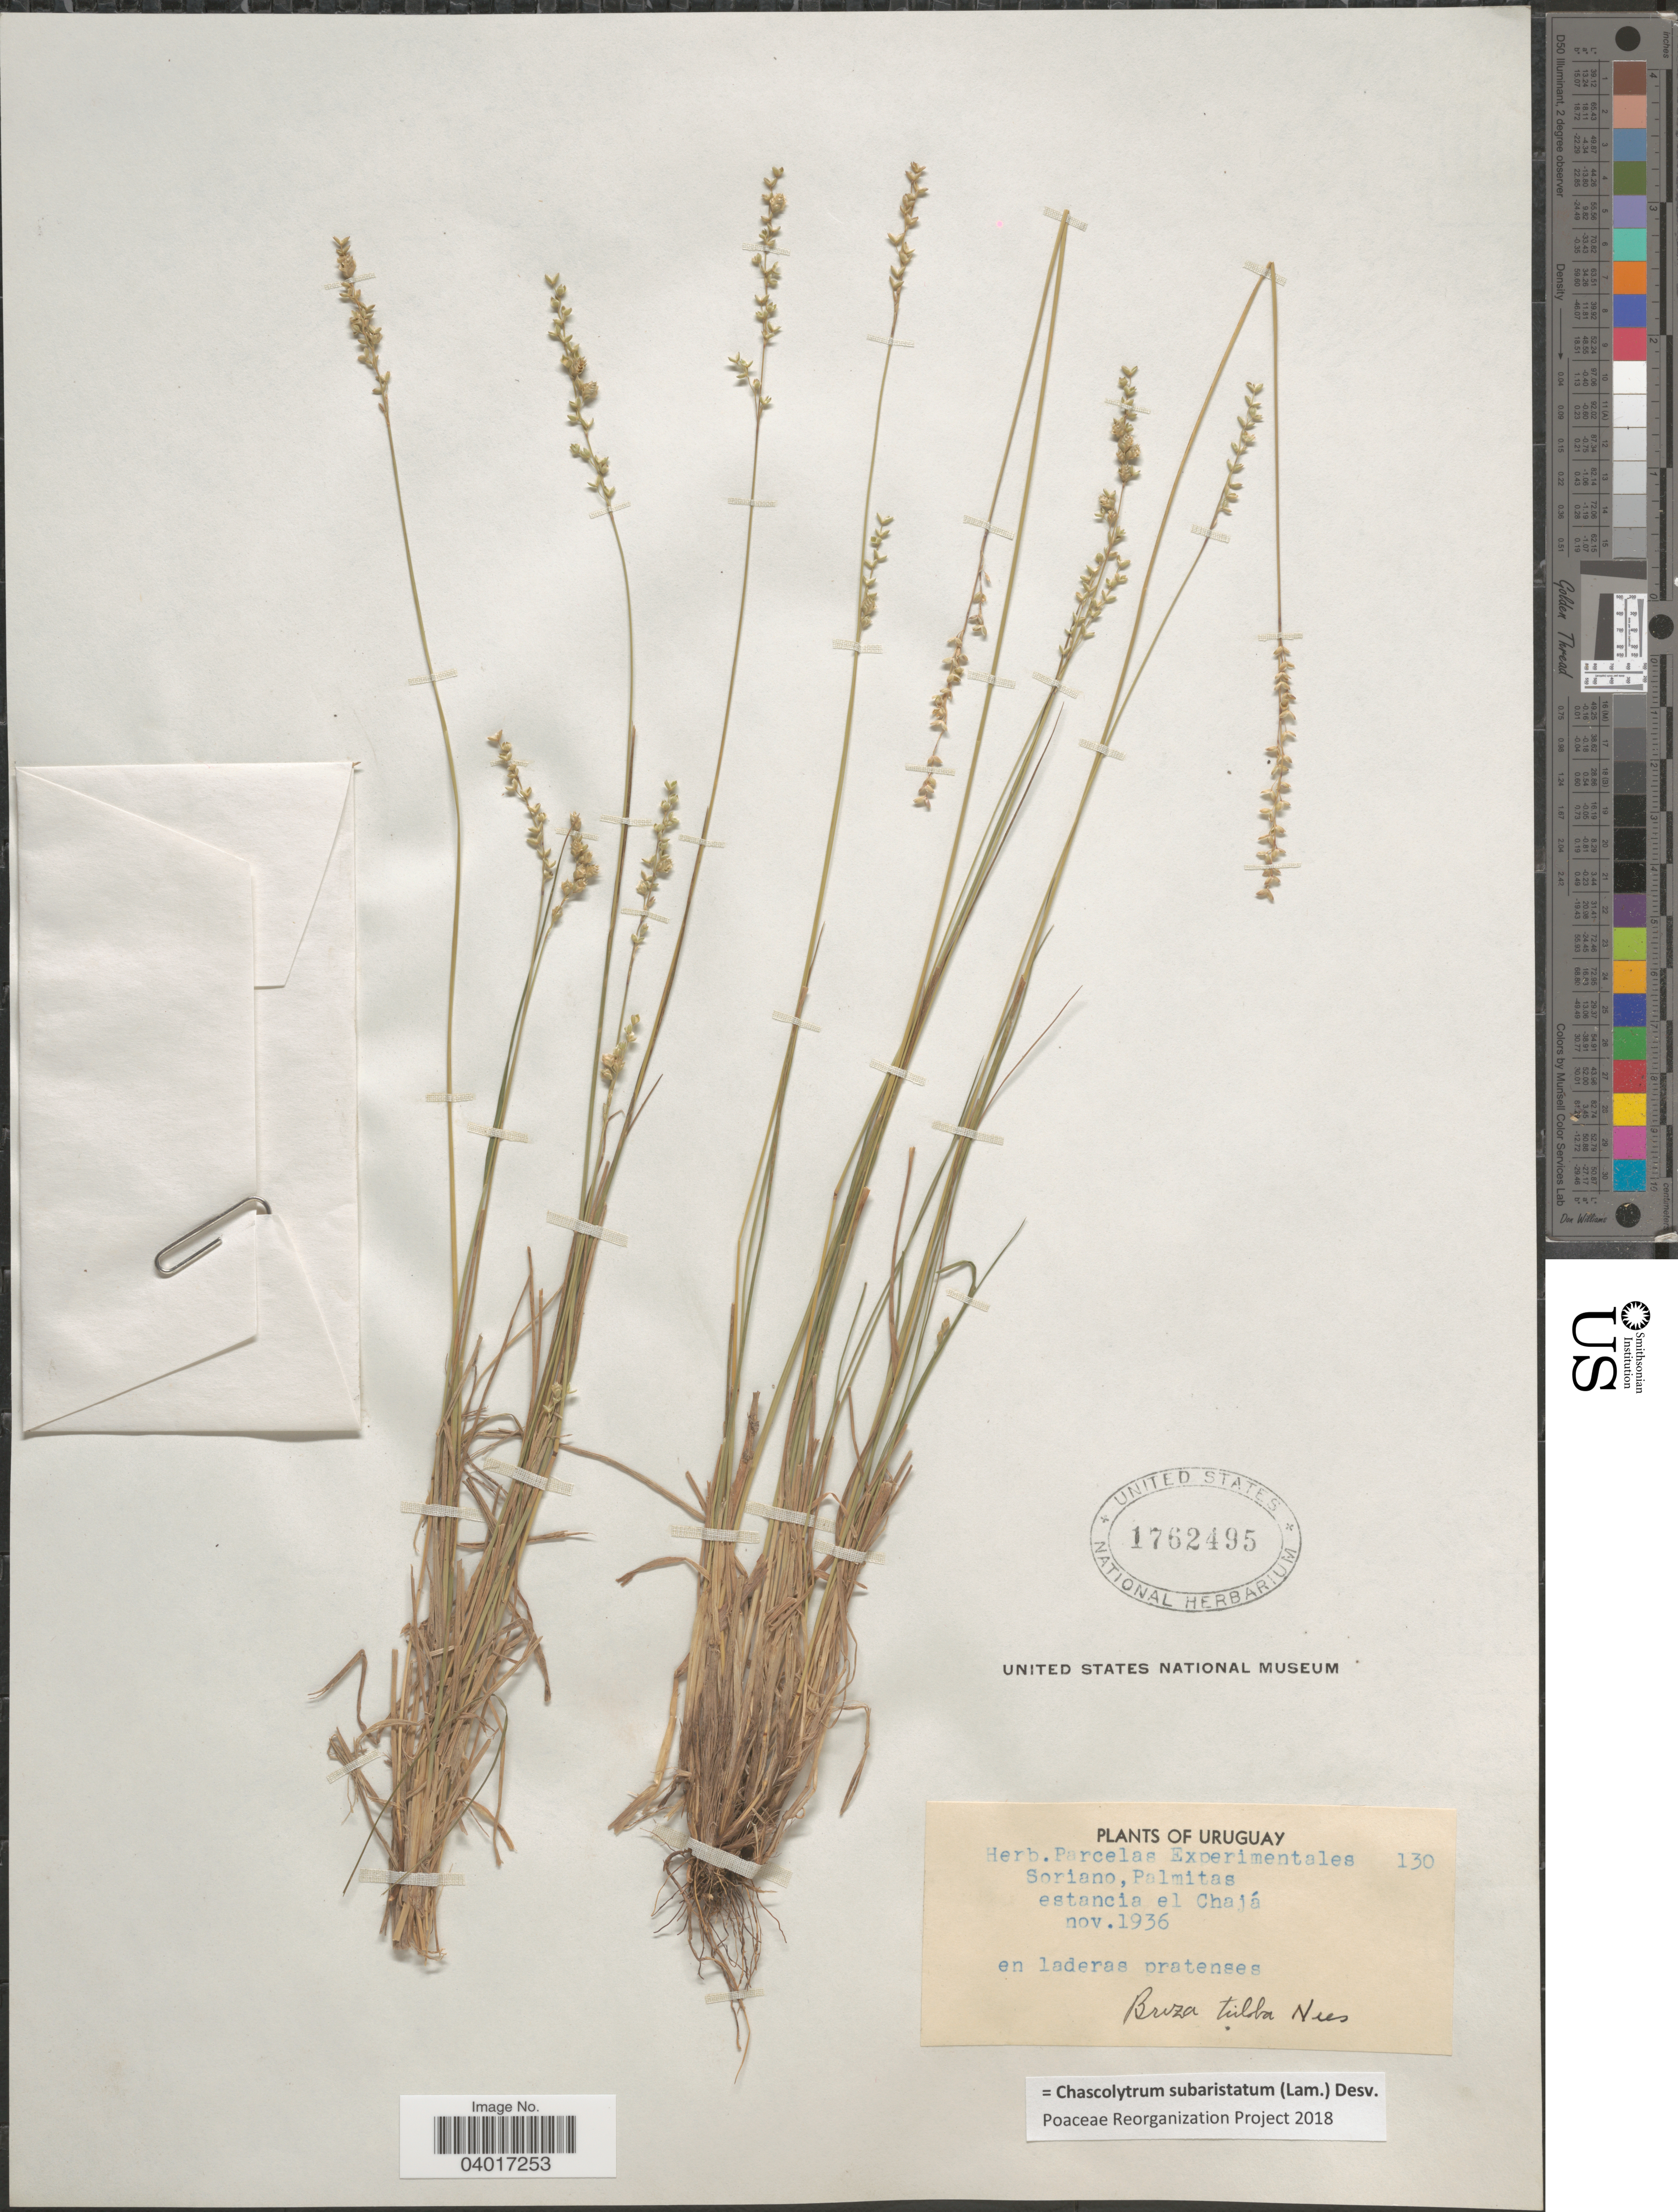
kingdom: Plantae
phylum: Tracheophyta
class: Liliopsida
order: Poales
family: Poaceae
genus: Chascolytrum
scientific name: Chascolytrum subaristatum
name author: (Lam.) Desv.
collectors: ex herb. Parcelas Experimentales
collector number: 130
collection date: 1936-11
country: Uruguay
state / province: Soriano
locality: Palmitas estancia el Chajá.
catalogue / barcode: US 1762495